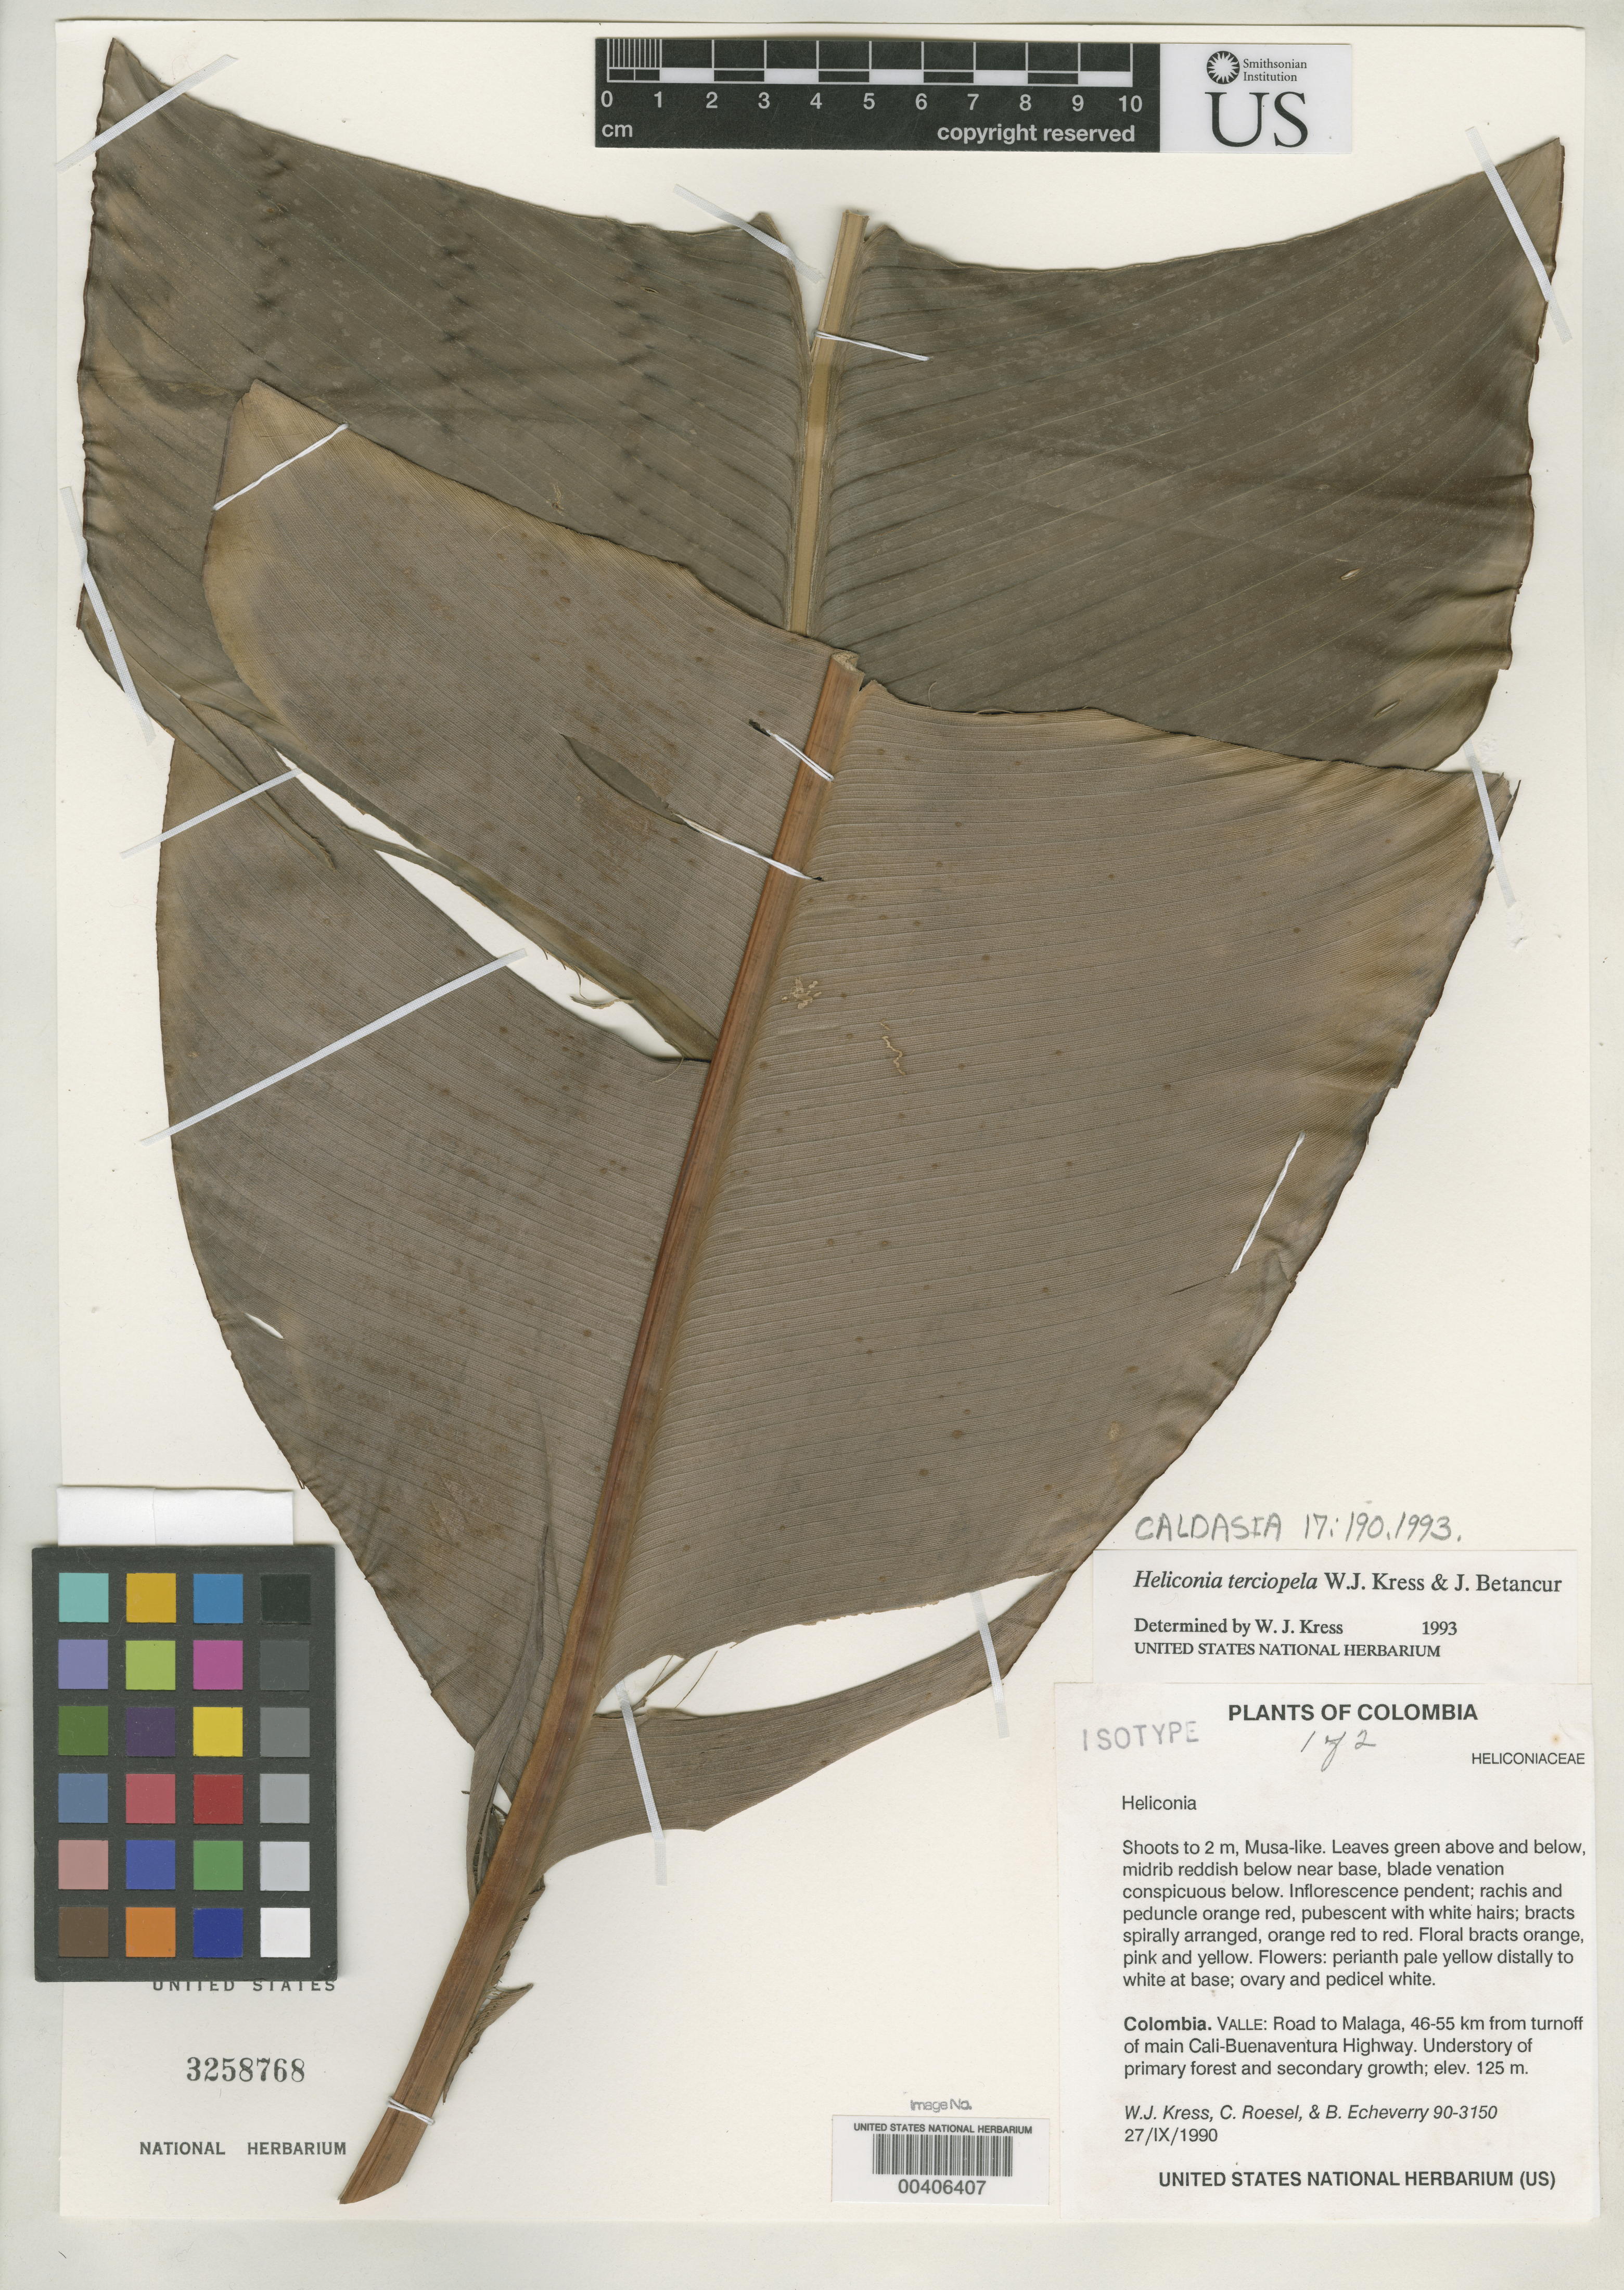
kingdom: Plantae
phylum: Tracheophyta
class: Liliopsida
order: Zingiberales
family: Heliconiaceae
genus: Heliconia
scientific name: Heliconia terciopela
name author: W.J. Kress & Betancur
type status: Isotype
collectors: W. J. Kress, C. S. Roesel & B. Echeverry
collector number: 90-3150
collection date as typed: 27 Sep 1990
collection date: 1990-09-27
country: Colombia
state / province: Valle del Cauca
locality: Road to Malaga, 46-55 km from turnoff of main Cali-Buena Ventura highway.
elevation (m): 125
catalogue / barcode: US 3258768